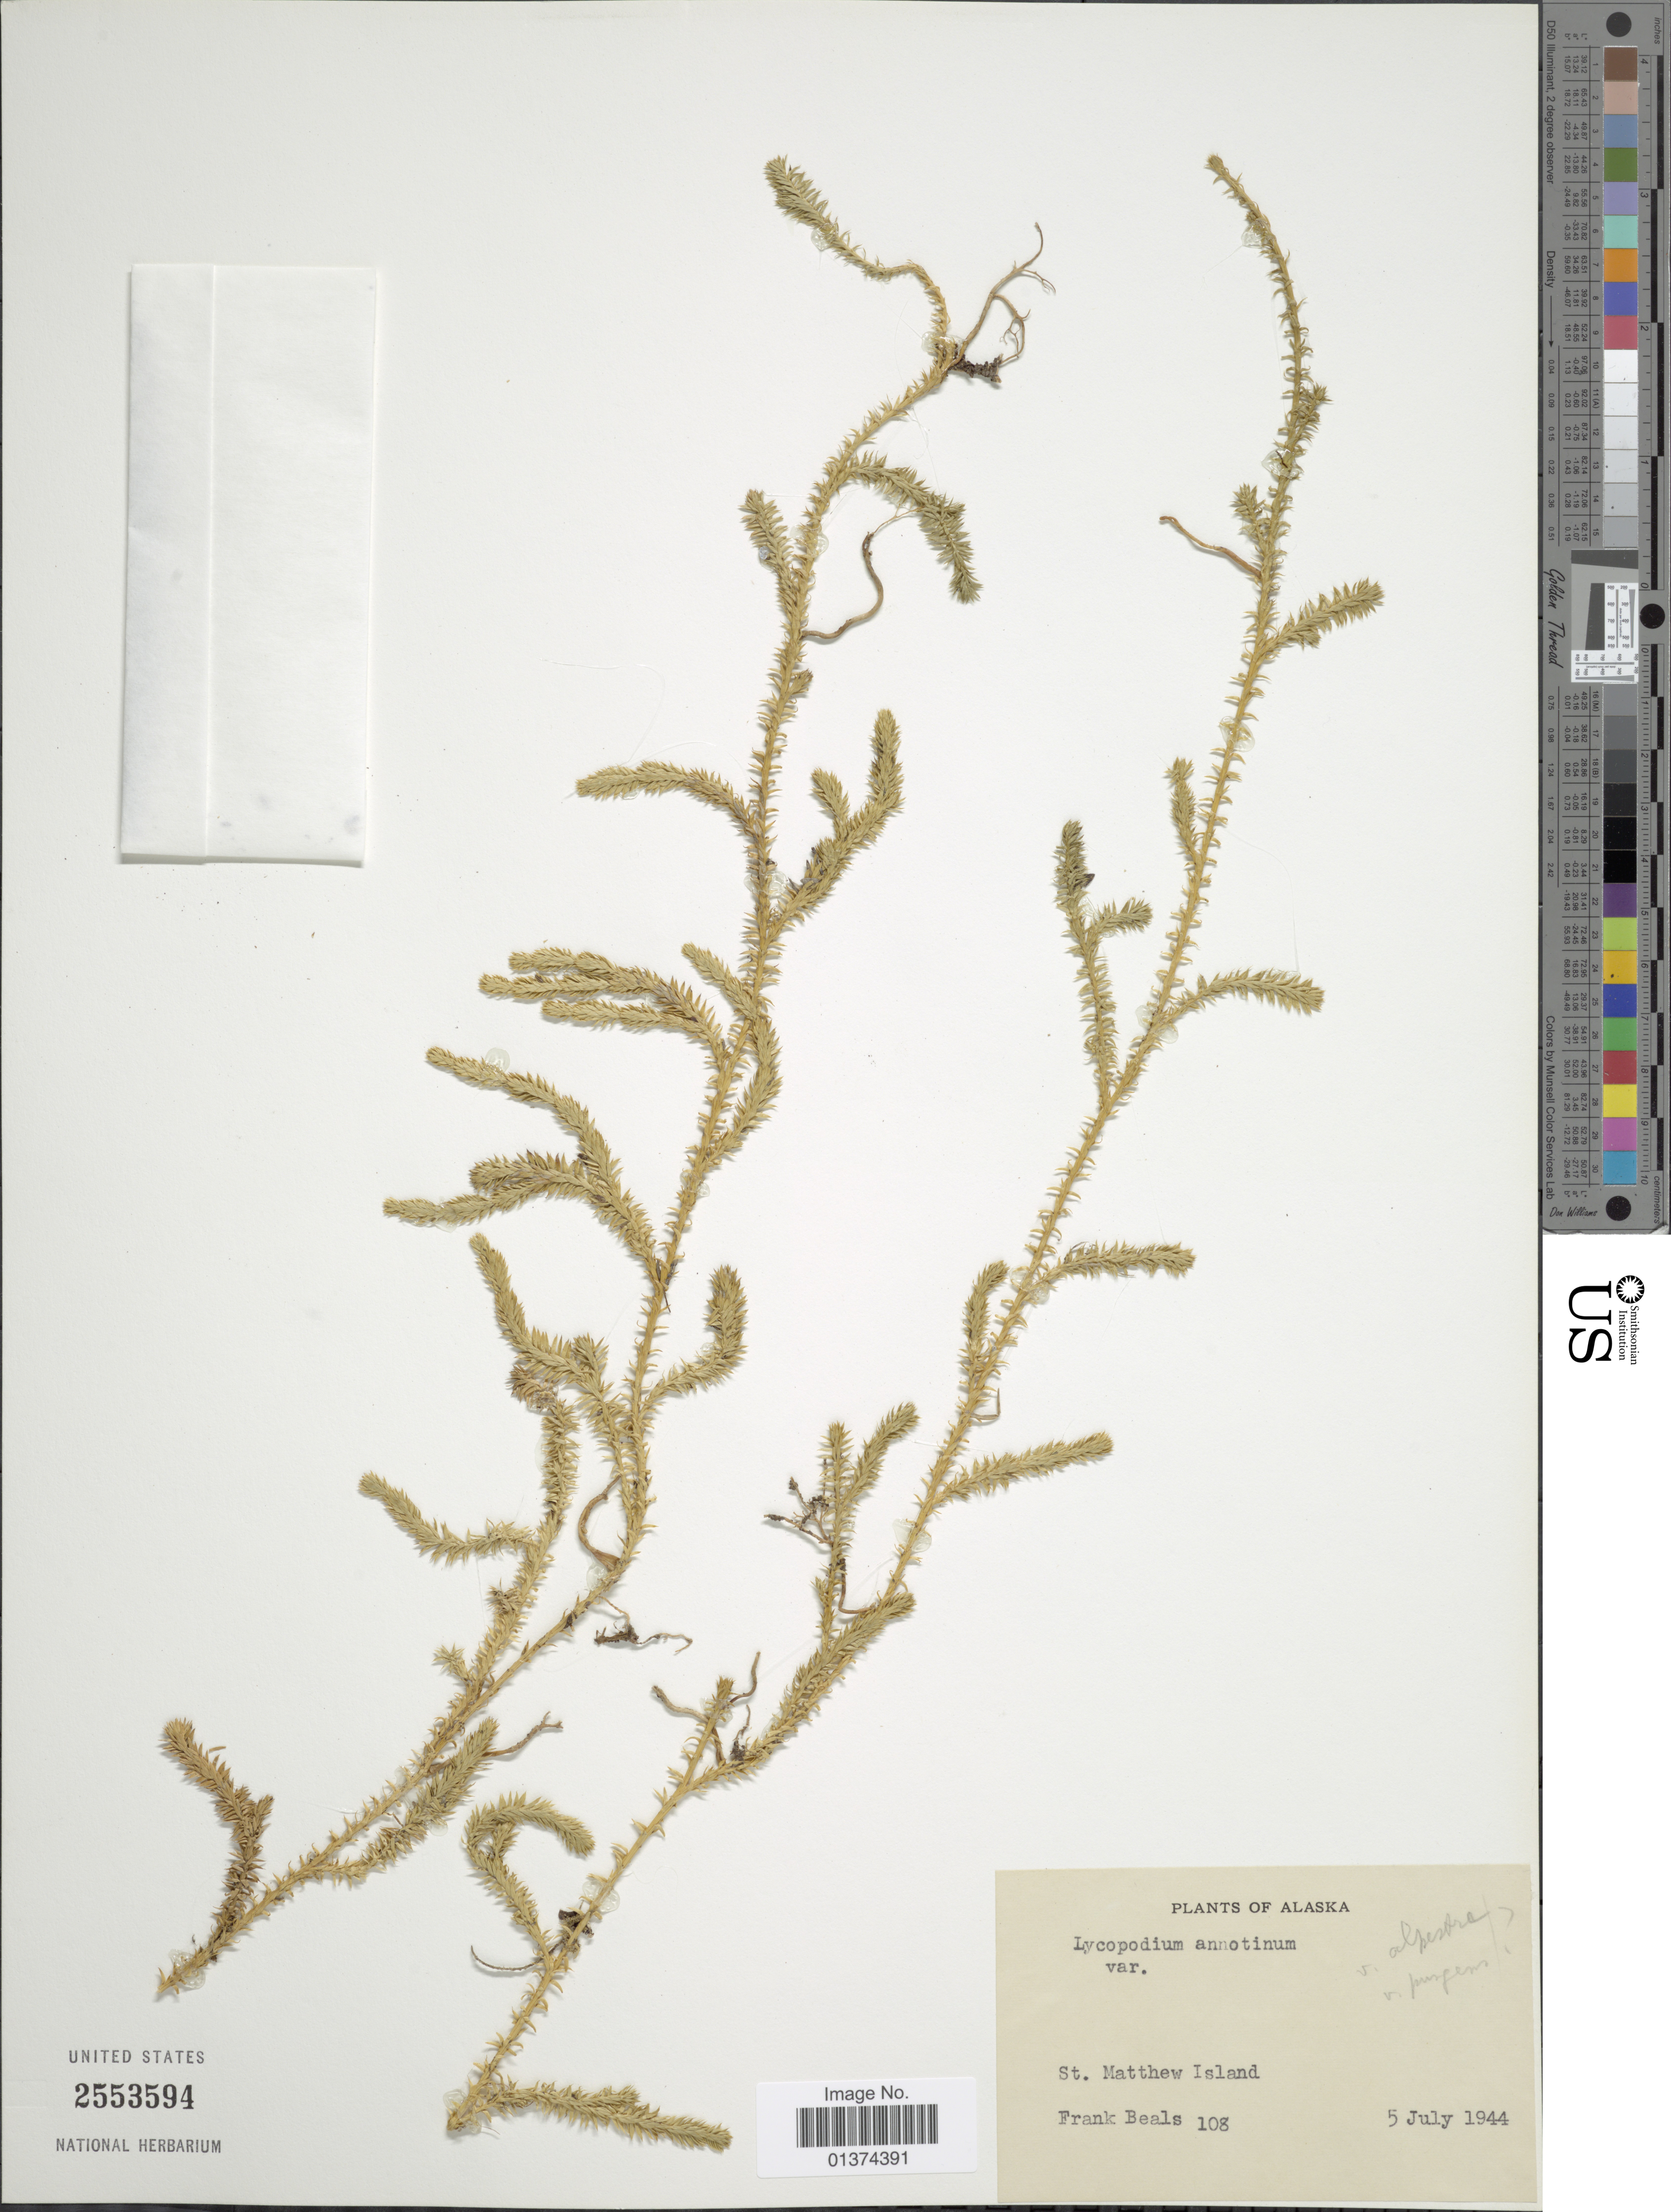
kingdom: Plantae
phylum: Tracheophyta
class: Lycopodiopsida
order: Lycopodiales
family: Lycopodiaceae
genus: Spinulum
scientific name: Spinulum annotinum subsp. annotinum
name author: (L.) A. Haines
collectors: F. Beals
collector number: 108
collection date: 1944-07-05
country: United States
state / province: Alaska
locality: St.Matthew Island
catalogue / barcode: US 2553594